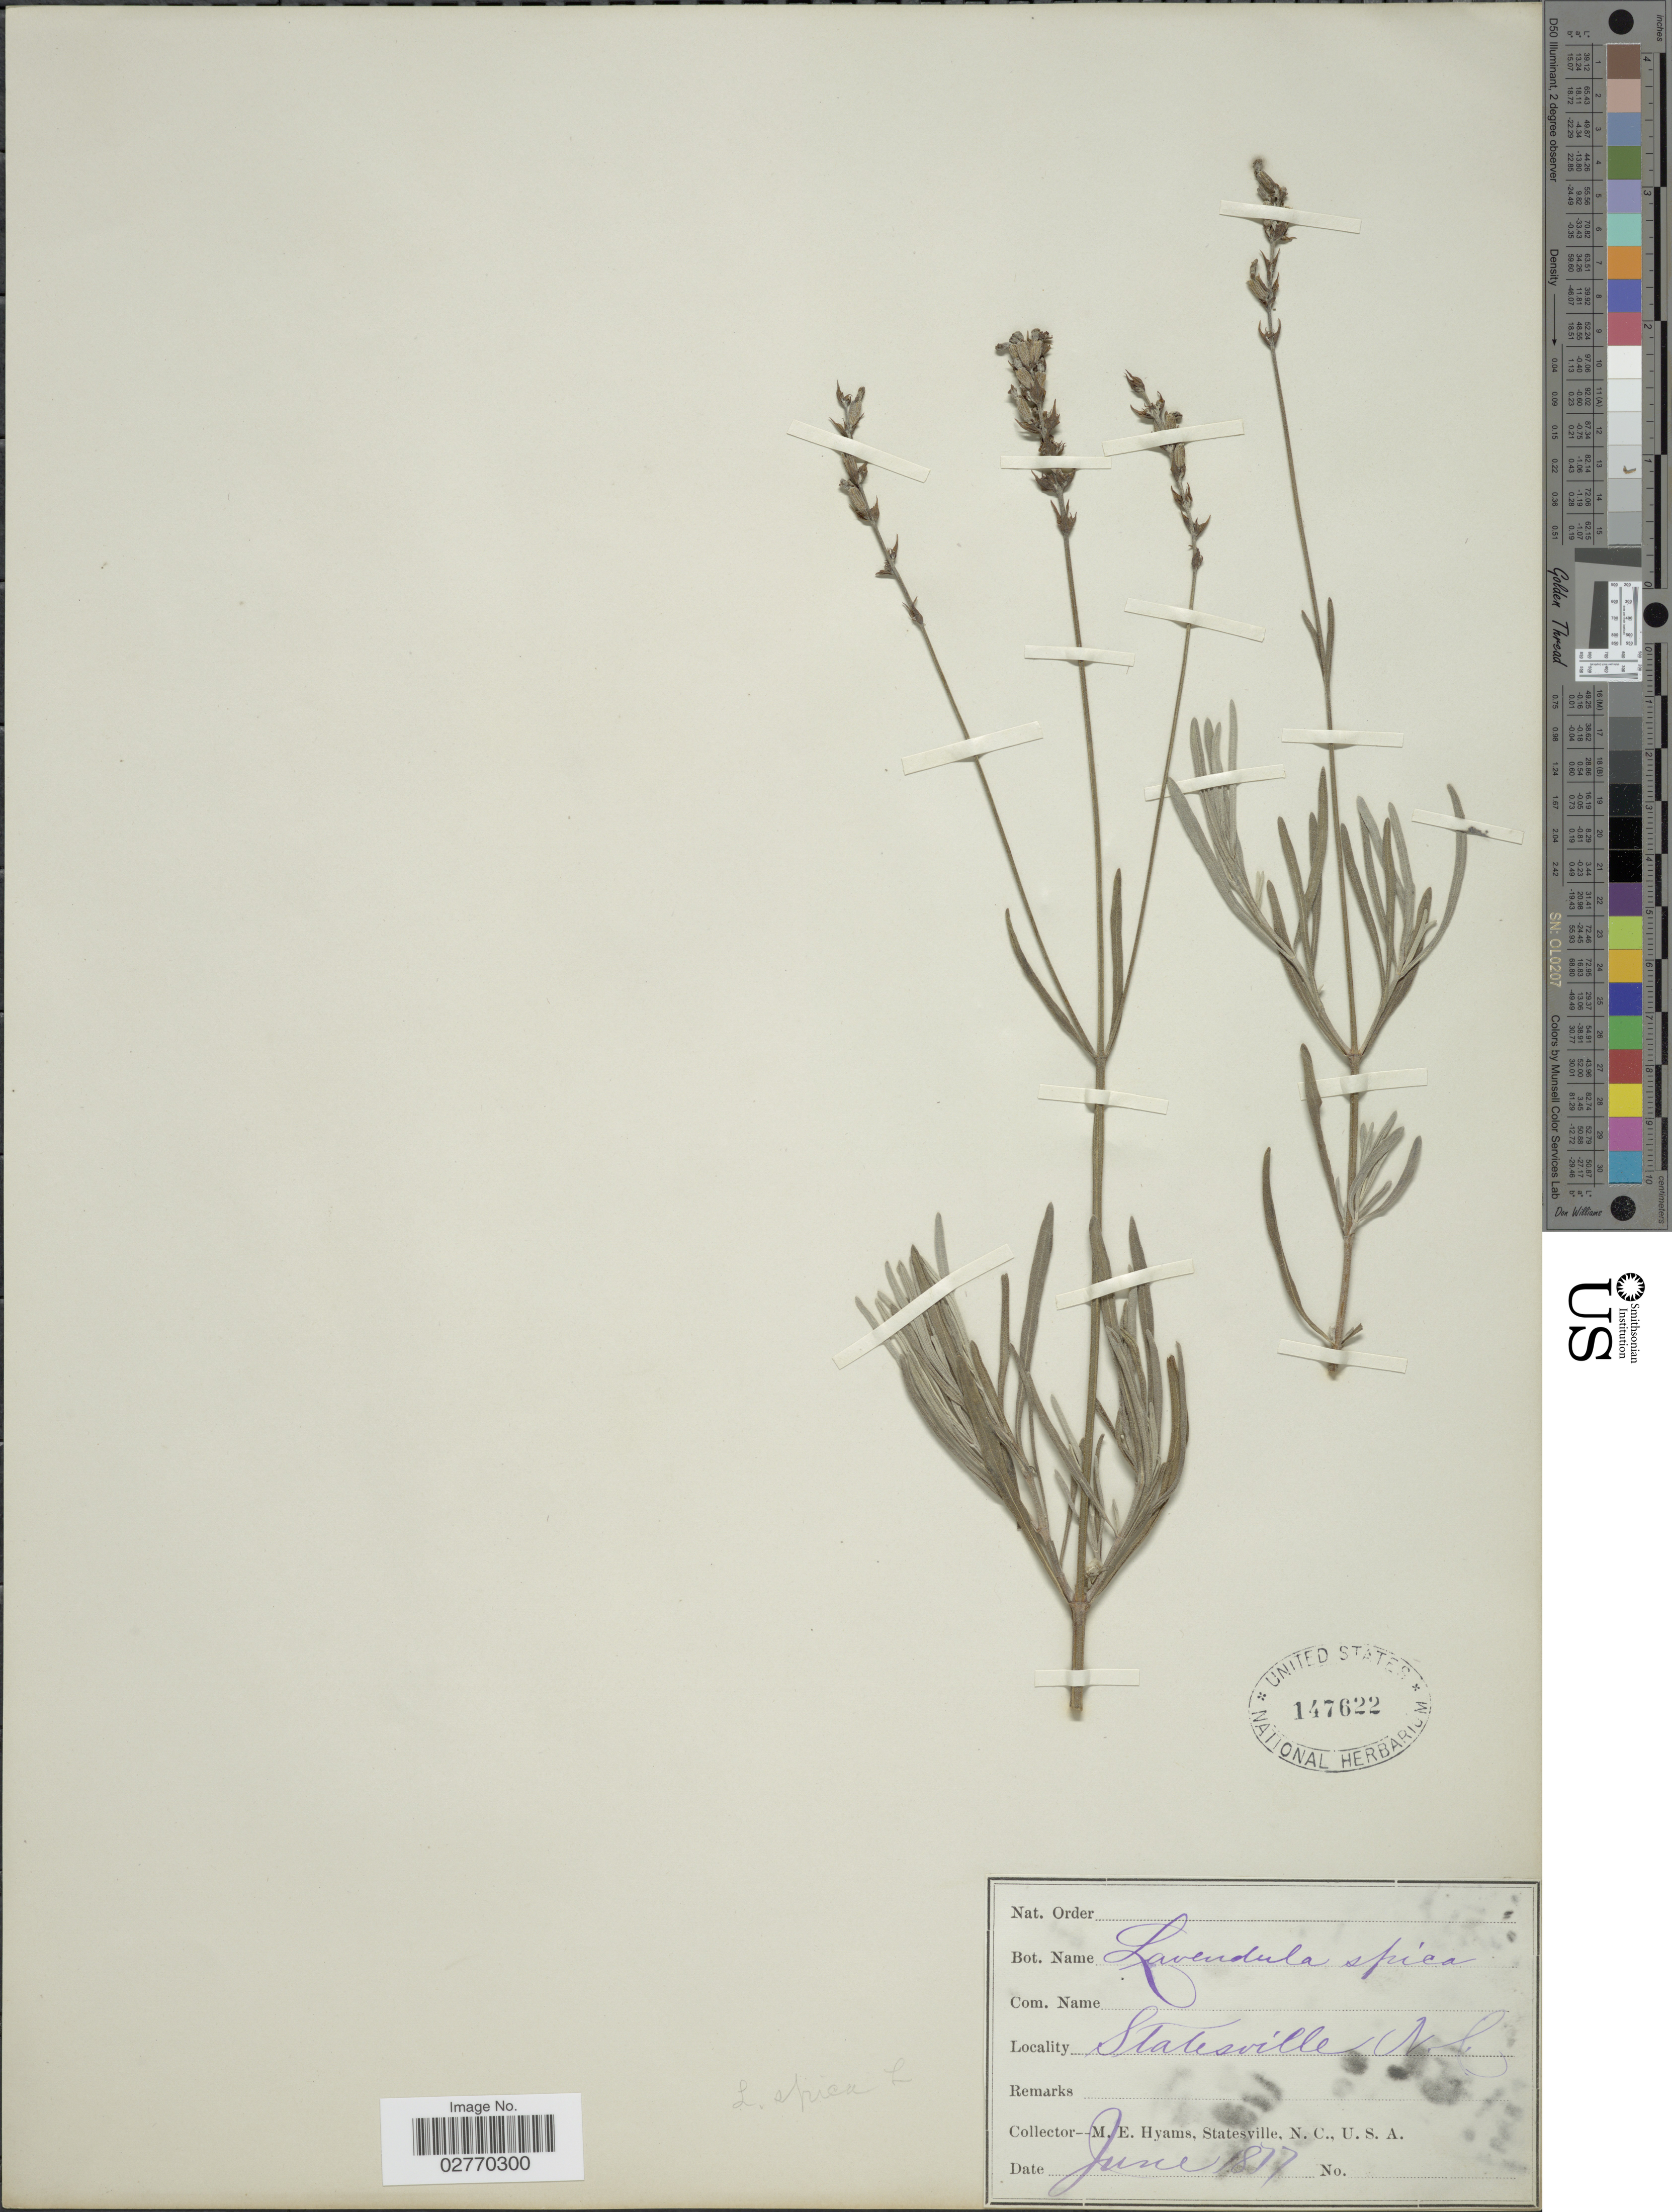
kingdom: Plantae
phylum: Tracheophyta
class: Magnoliopsida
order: Lamiales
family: Lamiaceae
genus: Lavandula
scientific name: Lavandula angustifolia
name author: Mill.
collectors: M. E. Hyams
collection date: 1877-06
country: United States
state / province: North Carolina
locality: Statesville.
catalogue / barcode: US 147622